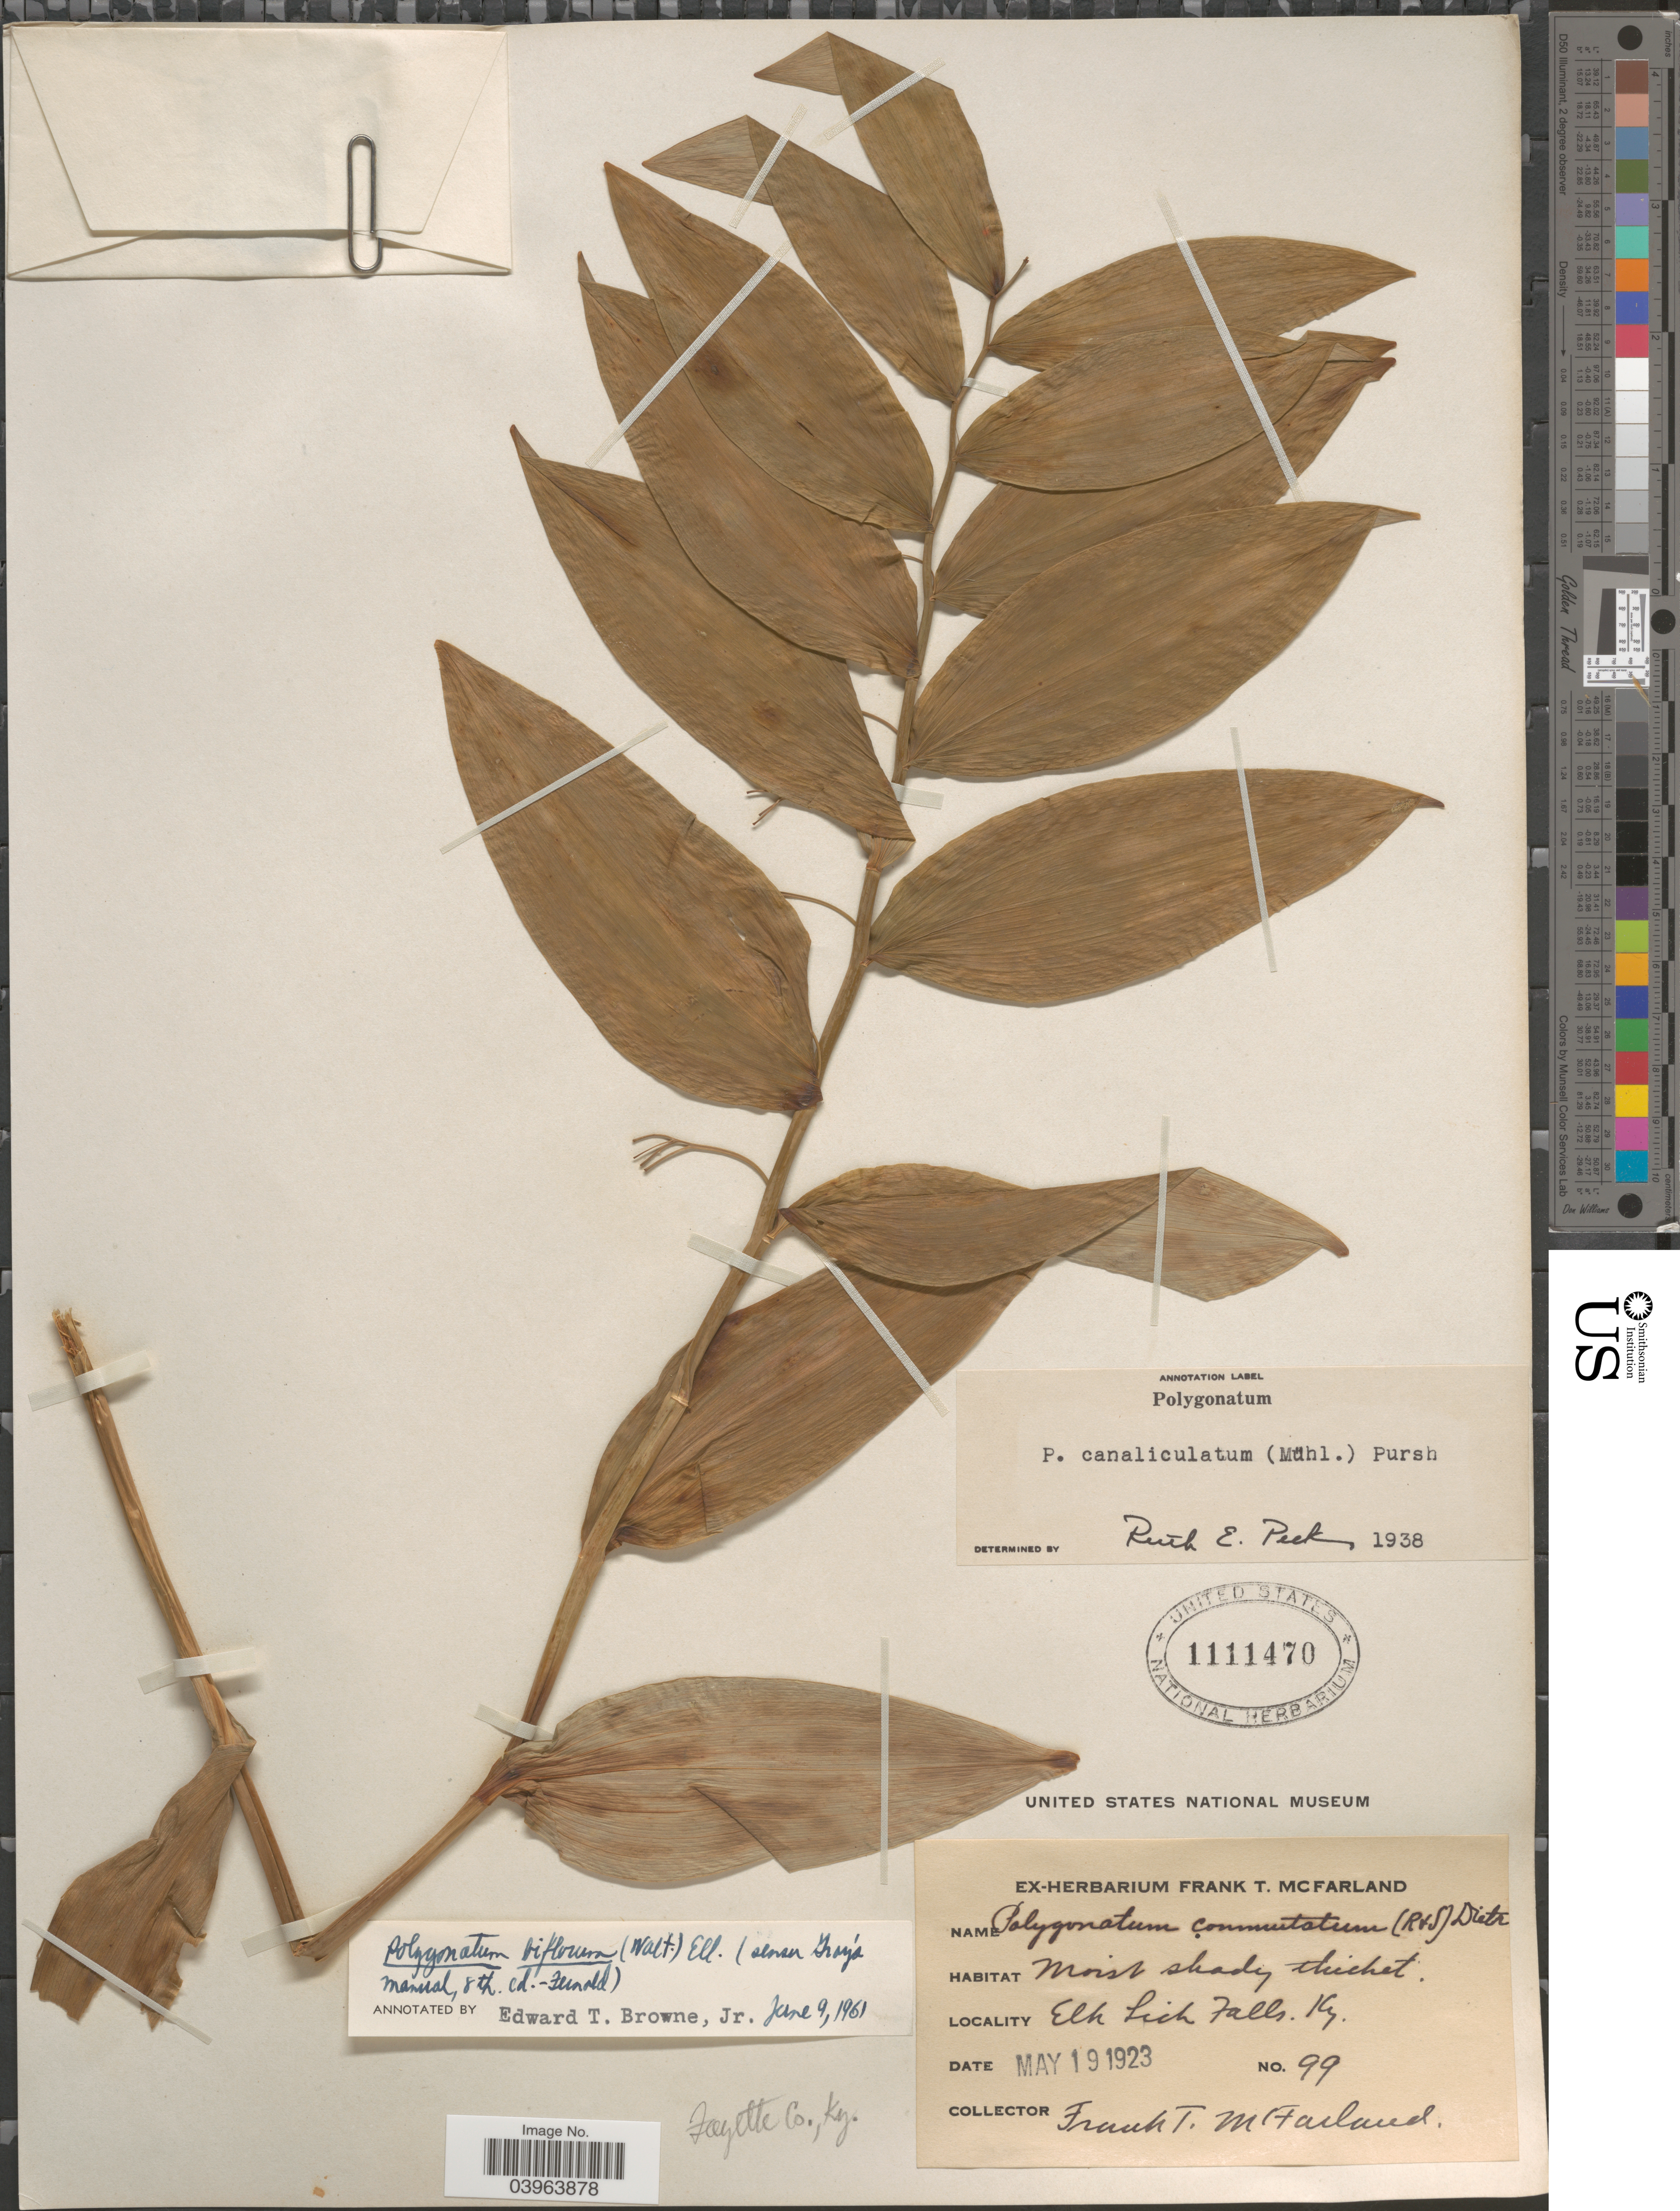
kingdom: Plantae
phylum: Tracheophyta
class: Liliopsida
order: Asparagales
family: Asparagaceae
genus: Polygonatum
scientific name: Polygonatum commutatum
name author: (Schult. f.) A. Dietr.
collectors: F. McFarland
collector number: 99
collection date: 1923-05-19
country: United States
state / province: Kentucky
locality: Elk Lick Falls. Fayette Co.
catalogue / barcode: US 1111470